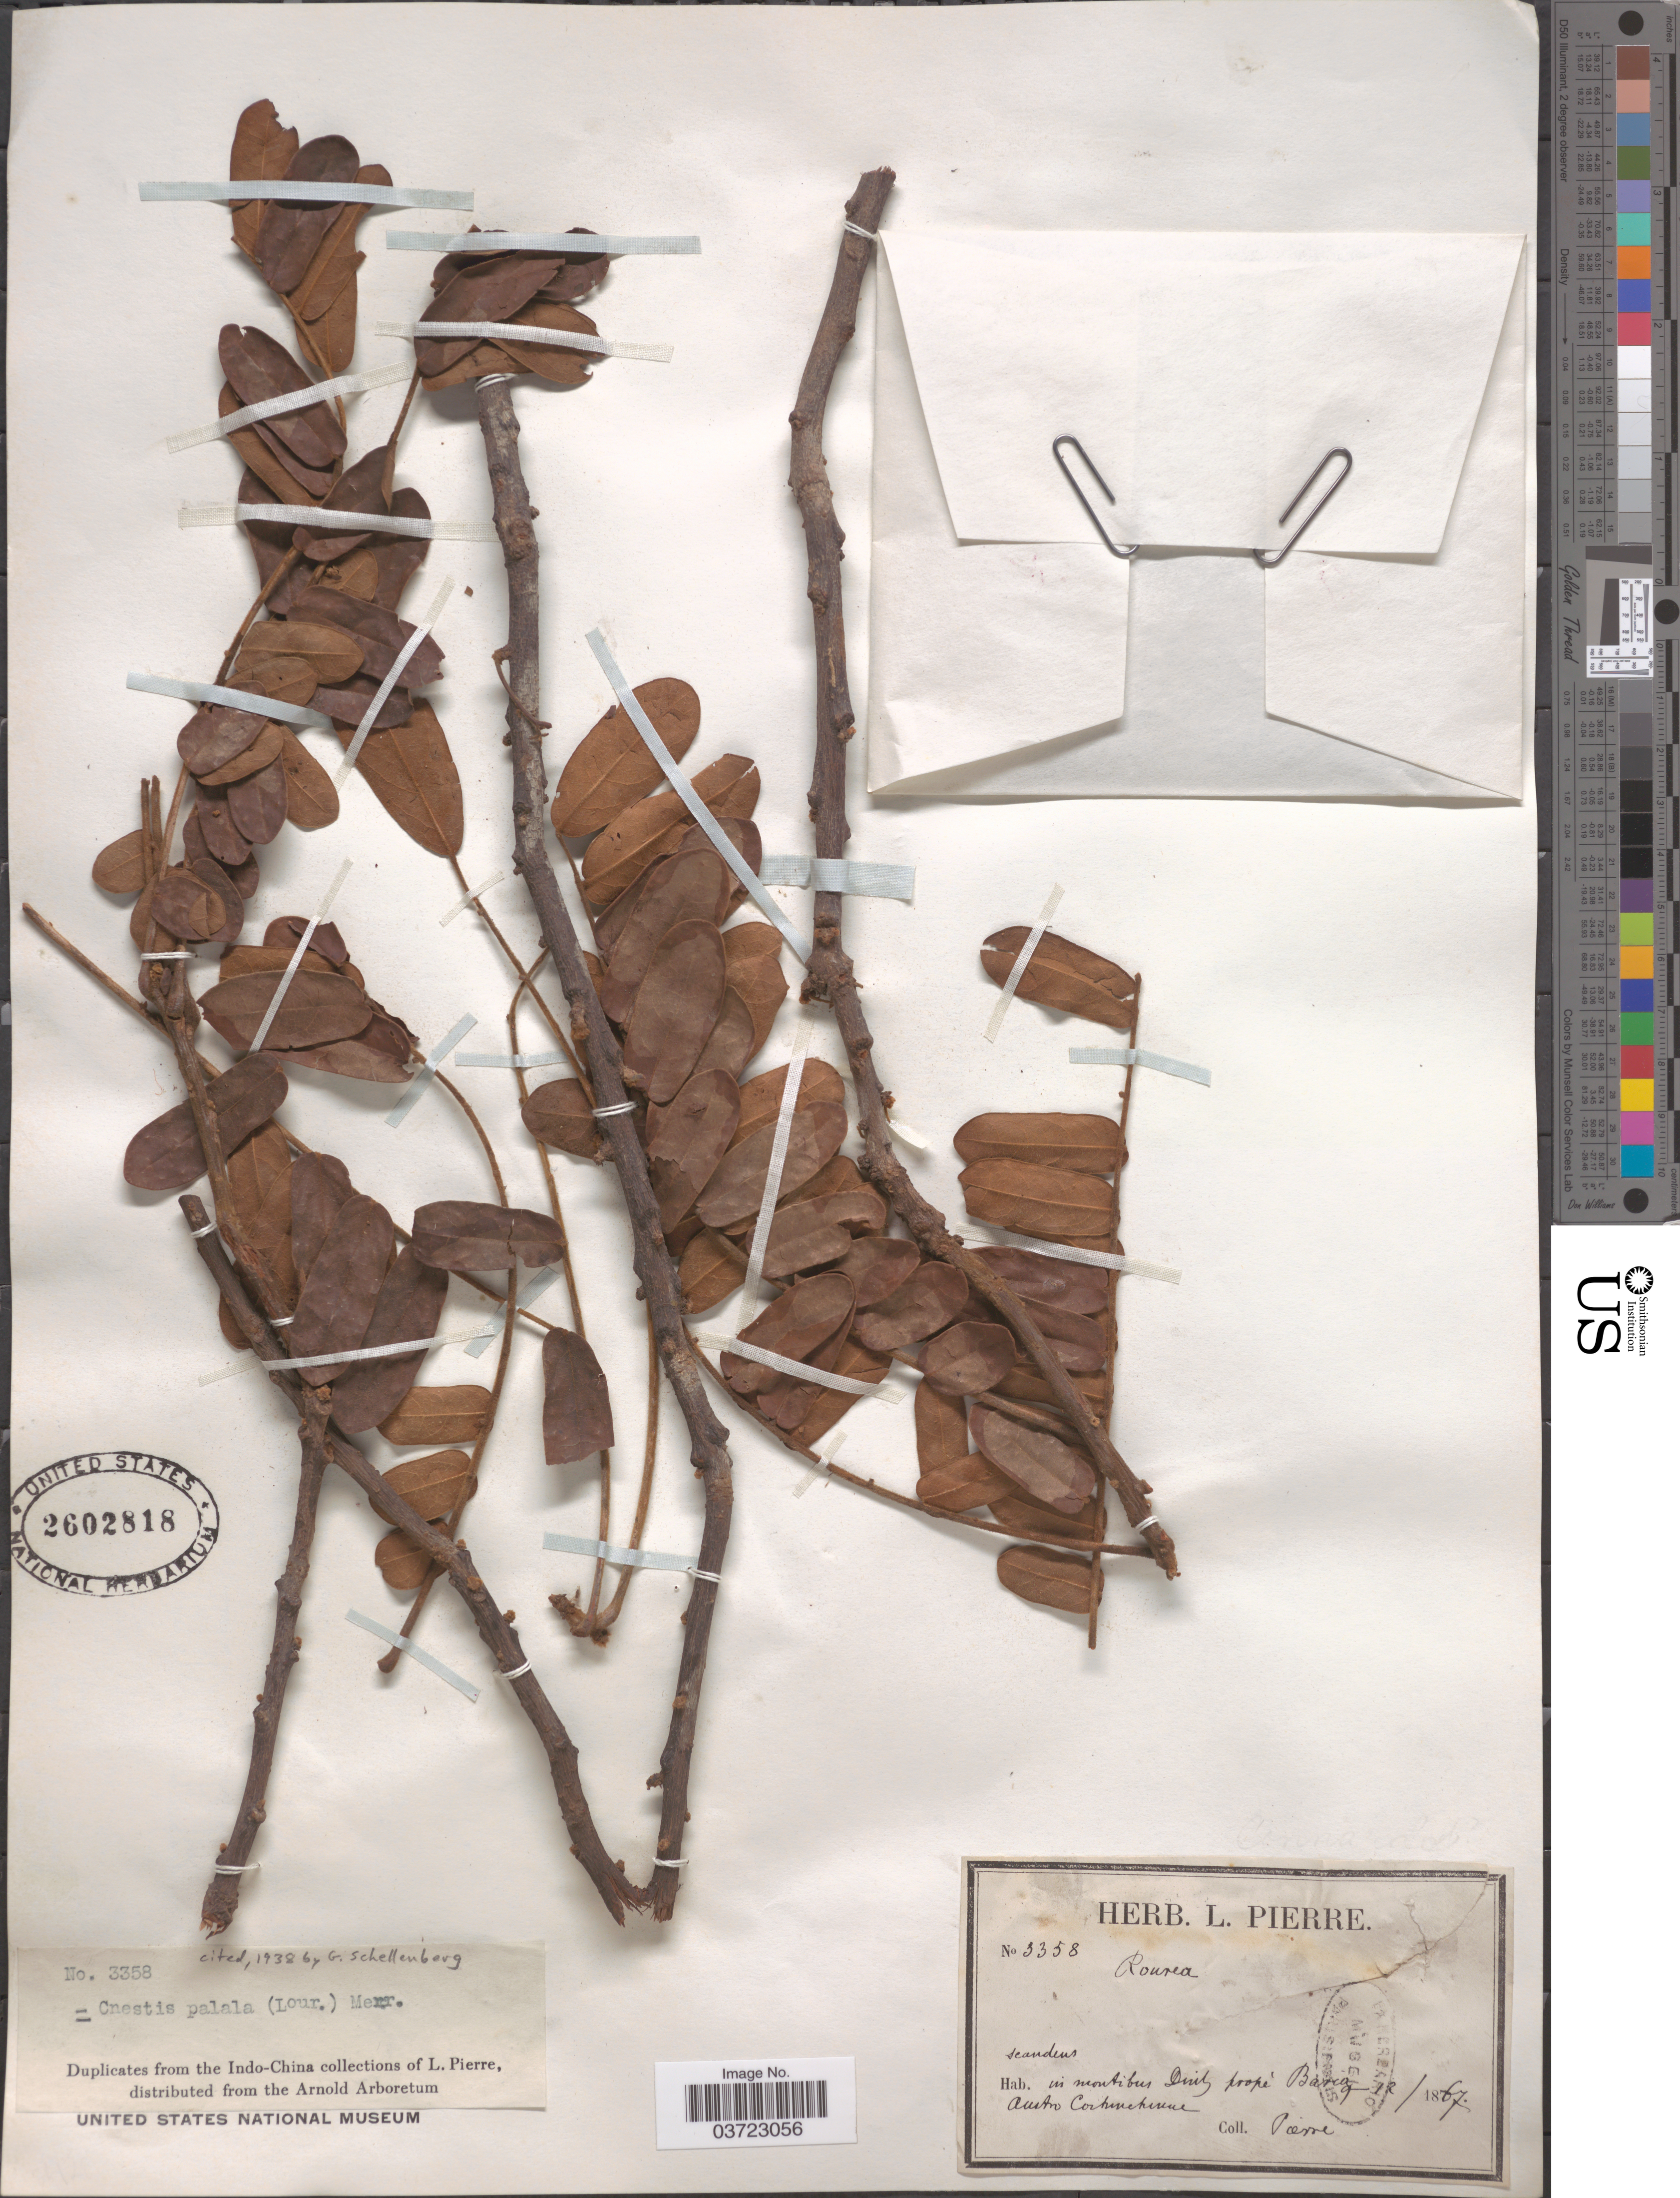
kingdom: Plantae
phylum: Tracheophyta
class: Magnoliopsida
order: Oxalidales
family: Connaraceae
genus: Cnestis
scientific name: Cnestis palala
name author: (Lour.) Merr.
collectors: L. Pierre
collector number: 3358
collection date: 1867-12-09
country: Vietnam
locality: In montibus Dinh propé Baria Austro Cochinchinae [in Dinh mountain near Ba Ria, south Cochinchina]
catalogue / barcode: US 2602818